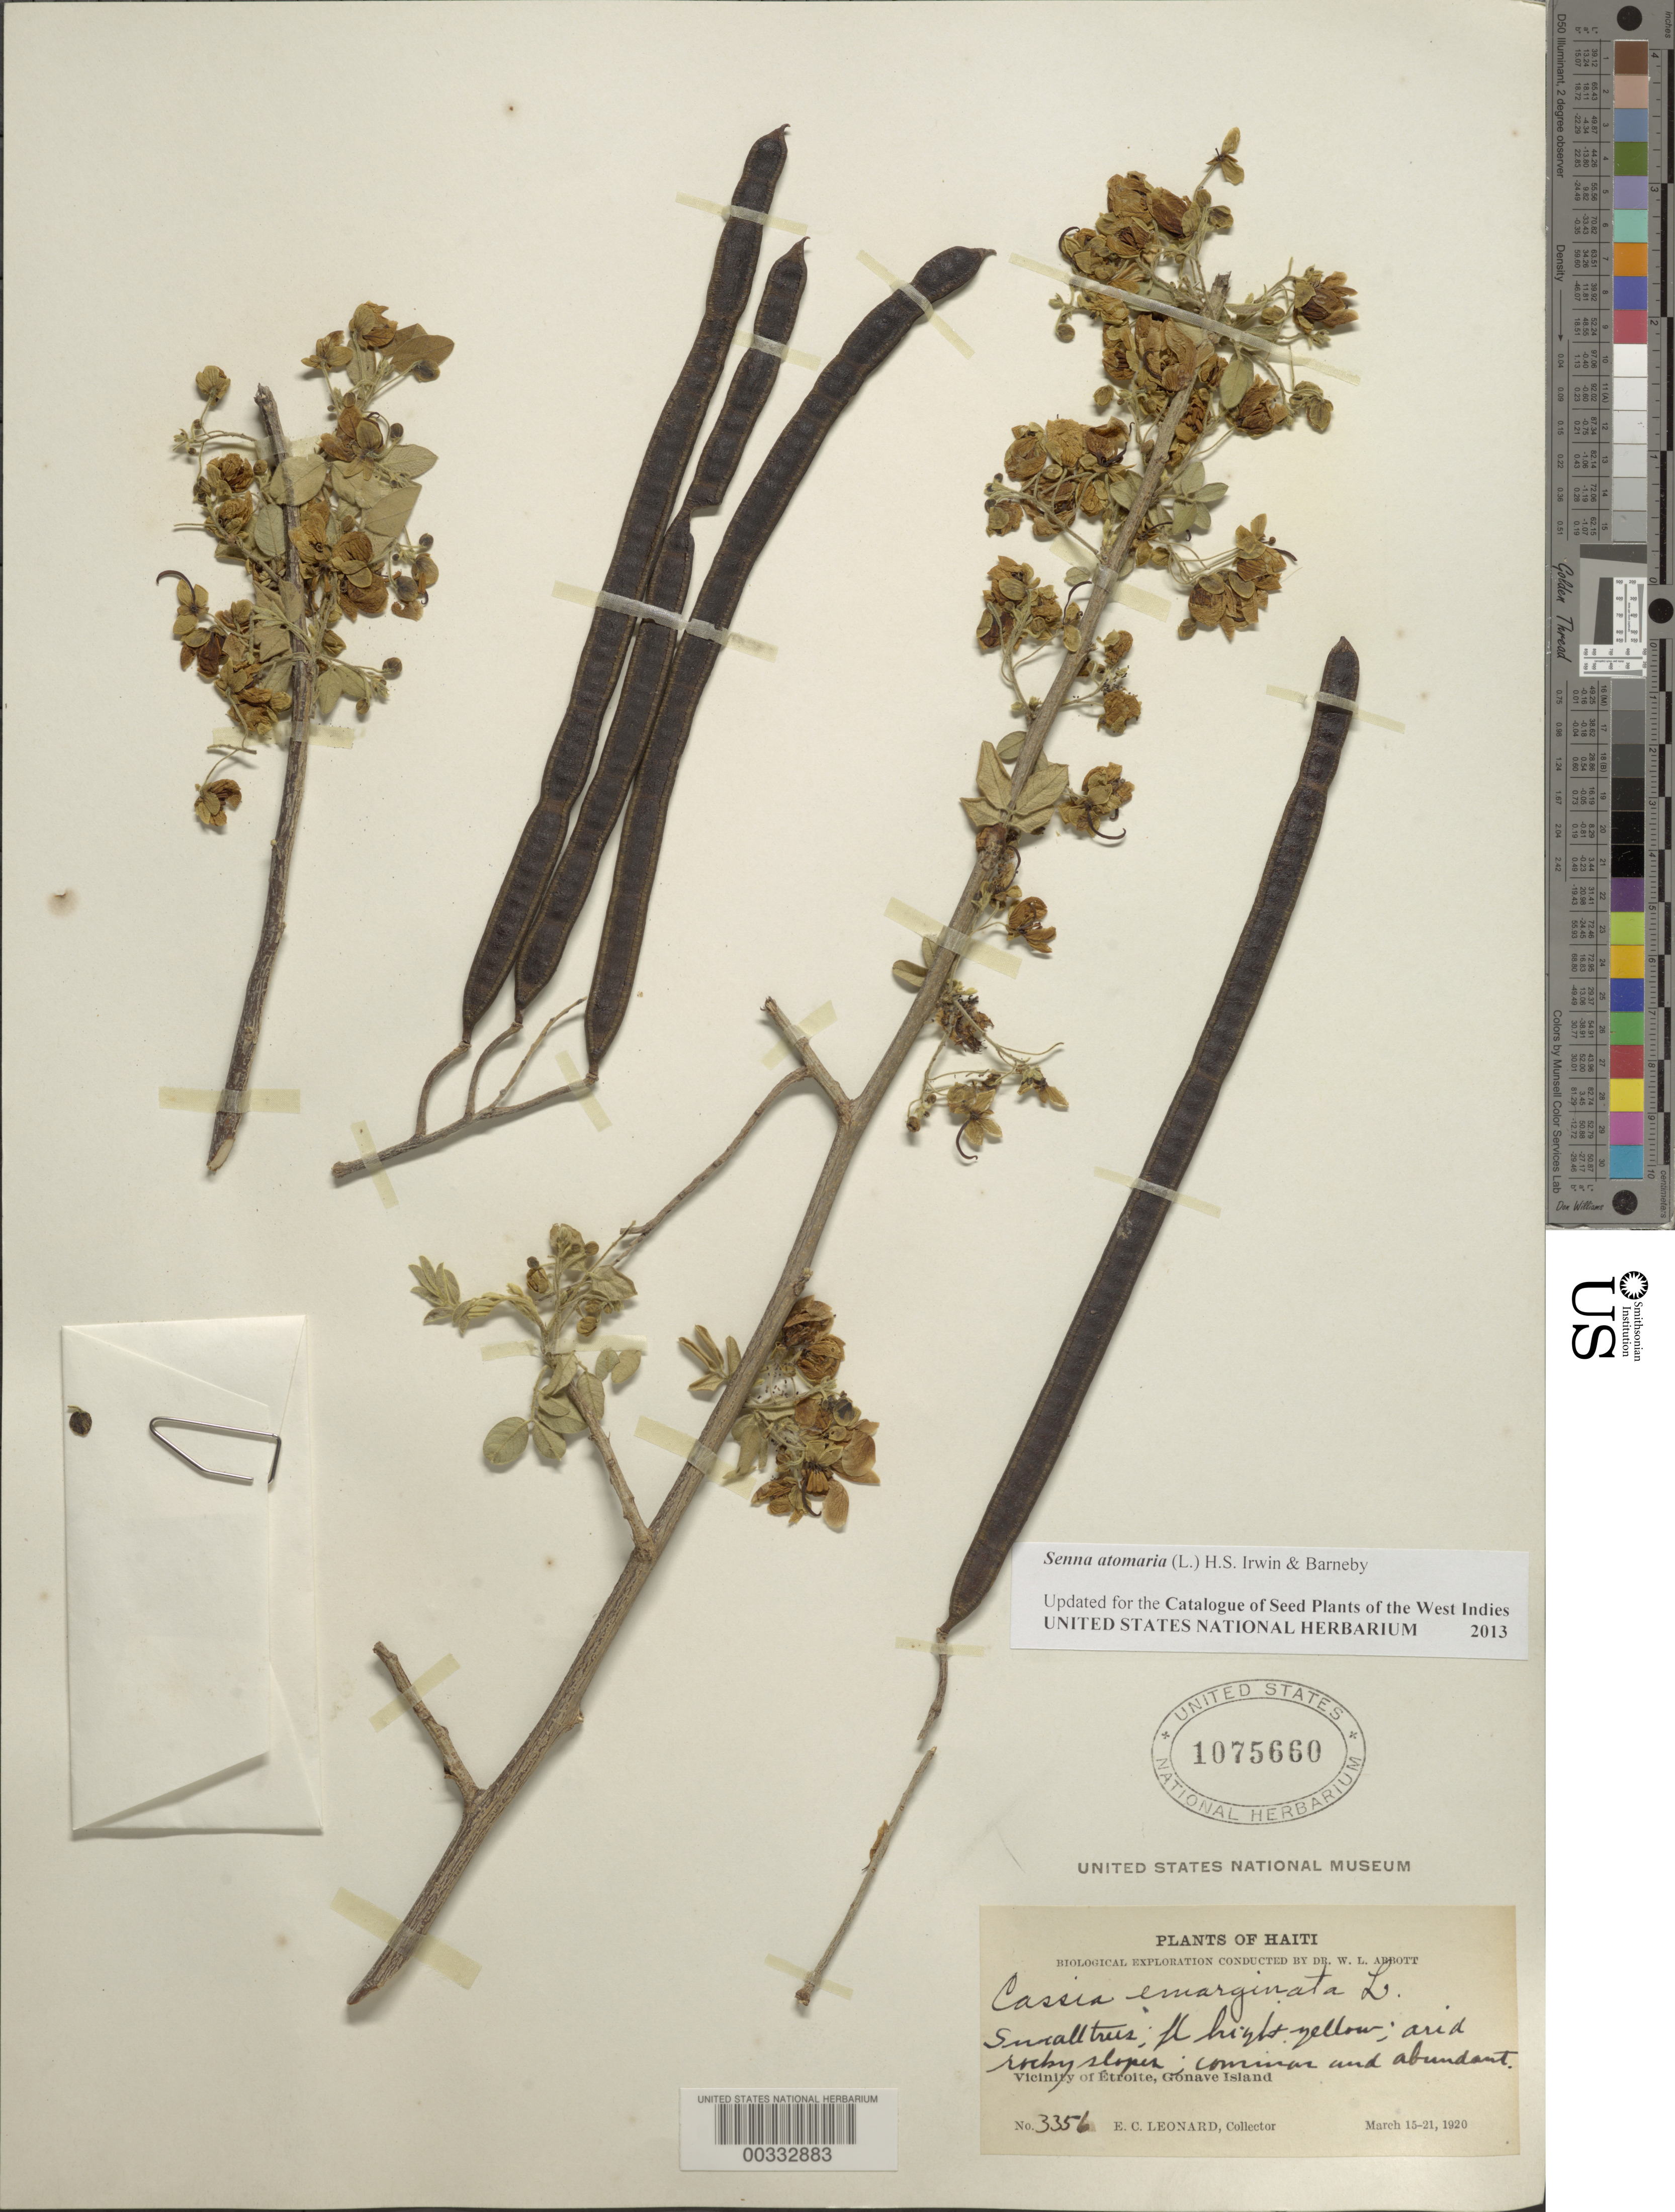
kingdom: Plantae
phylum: Tracheophyta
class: Magnoliopsida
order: Fabales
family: Fabaceae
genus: Senna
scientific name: Senna atomaria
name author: (L.) H.S. Irwin & Barneby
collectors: E. C. Leonard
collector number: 3356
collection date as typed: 15 Mar 1920 to 21 Mar 1920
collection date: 1920-03-15/1920-03-21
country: Haiti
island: Hispaniola Island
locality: Vicinity of etroite, gonave island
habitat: Arid rocky slope. Common and abundant.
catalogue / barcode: US 1075660